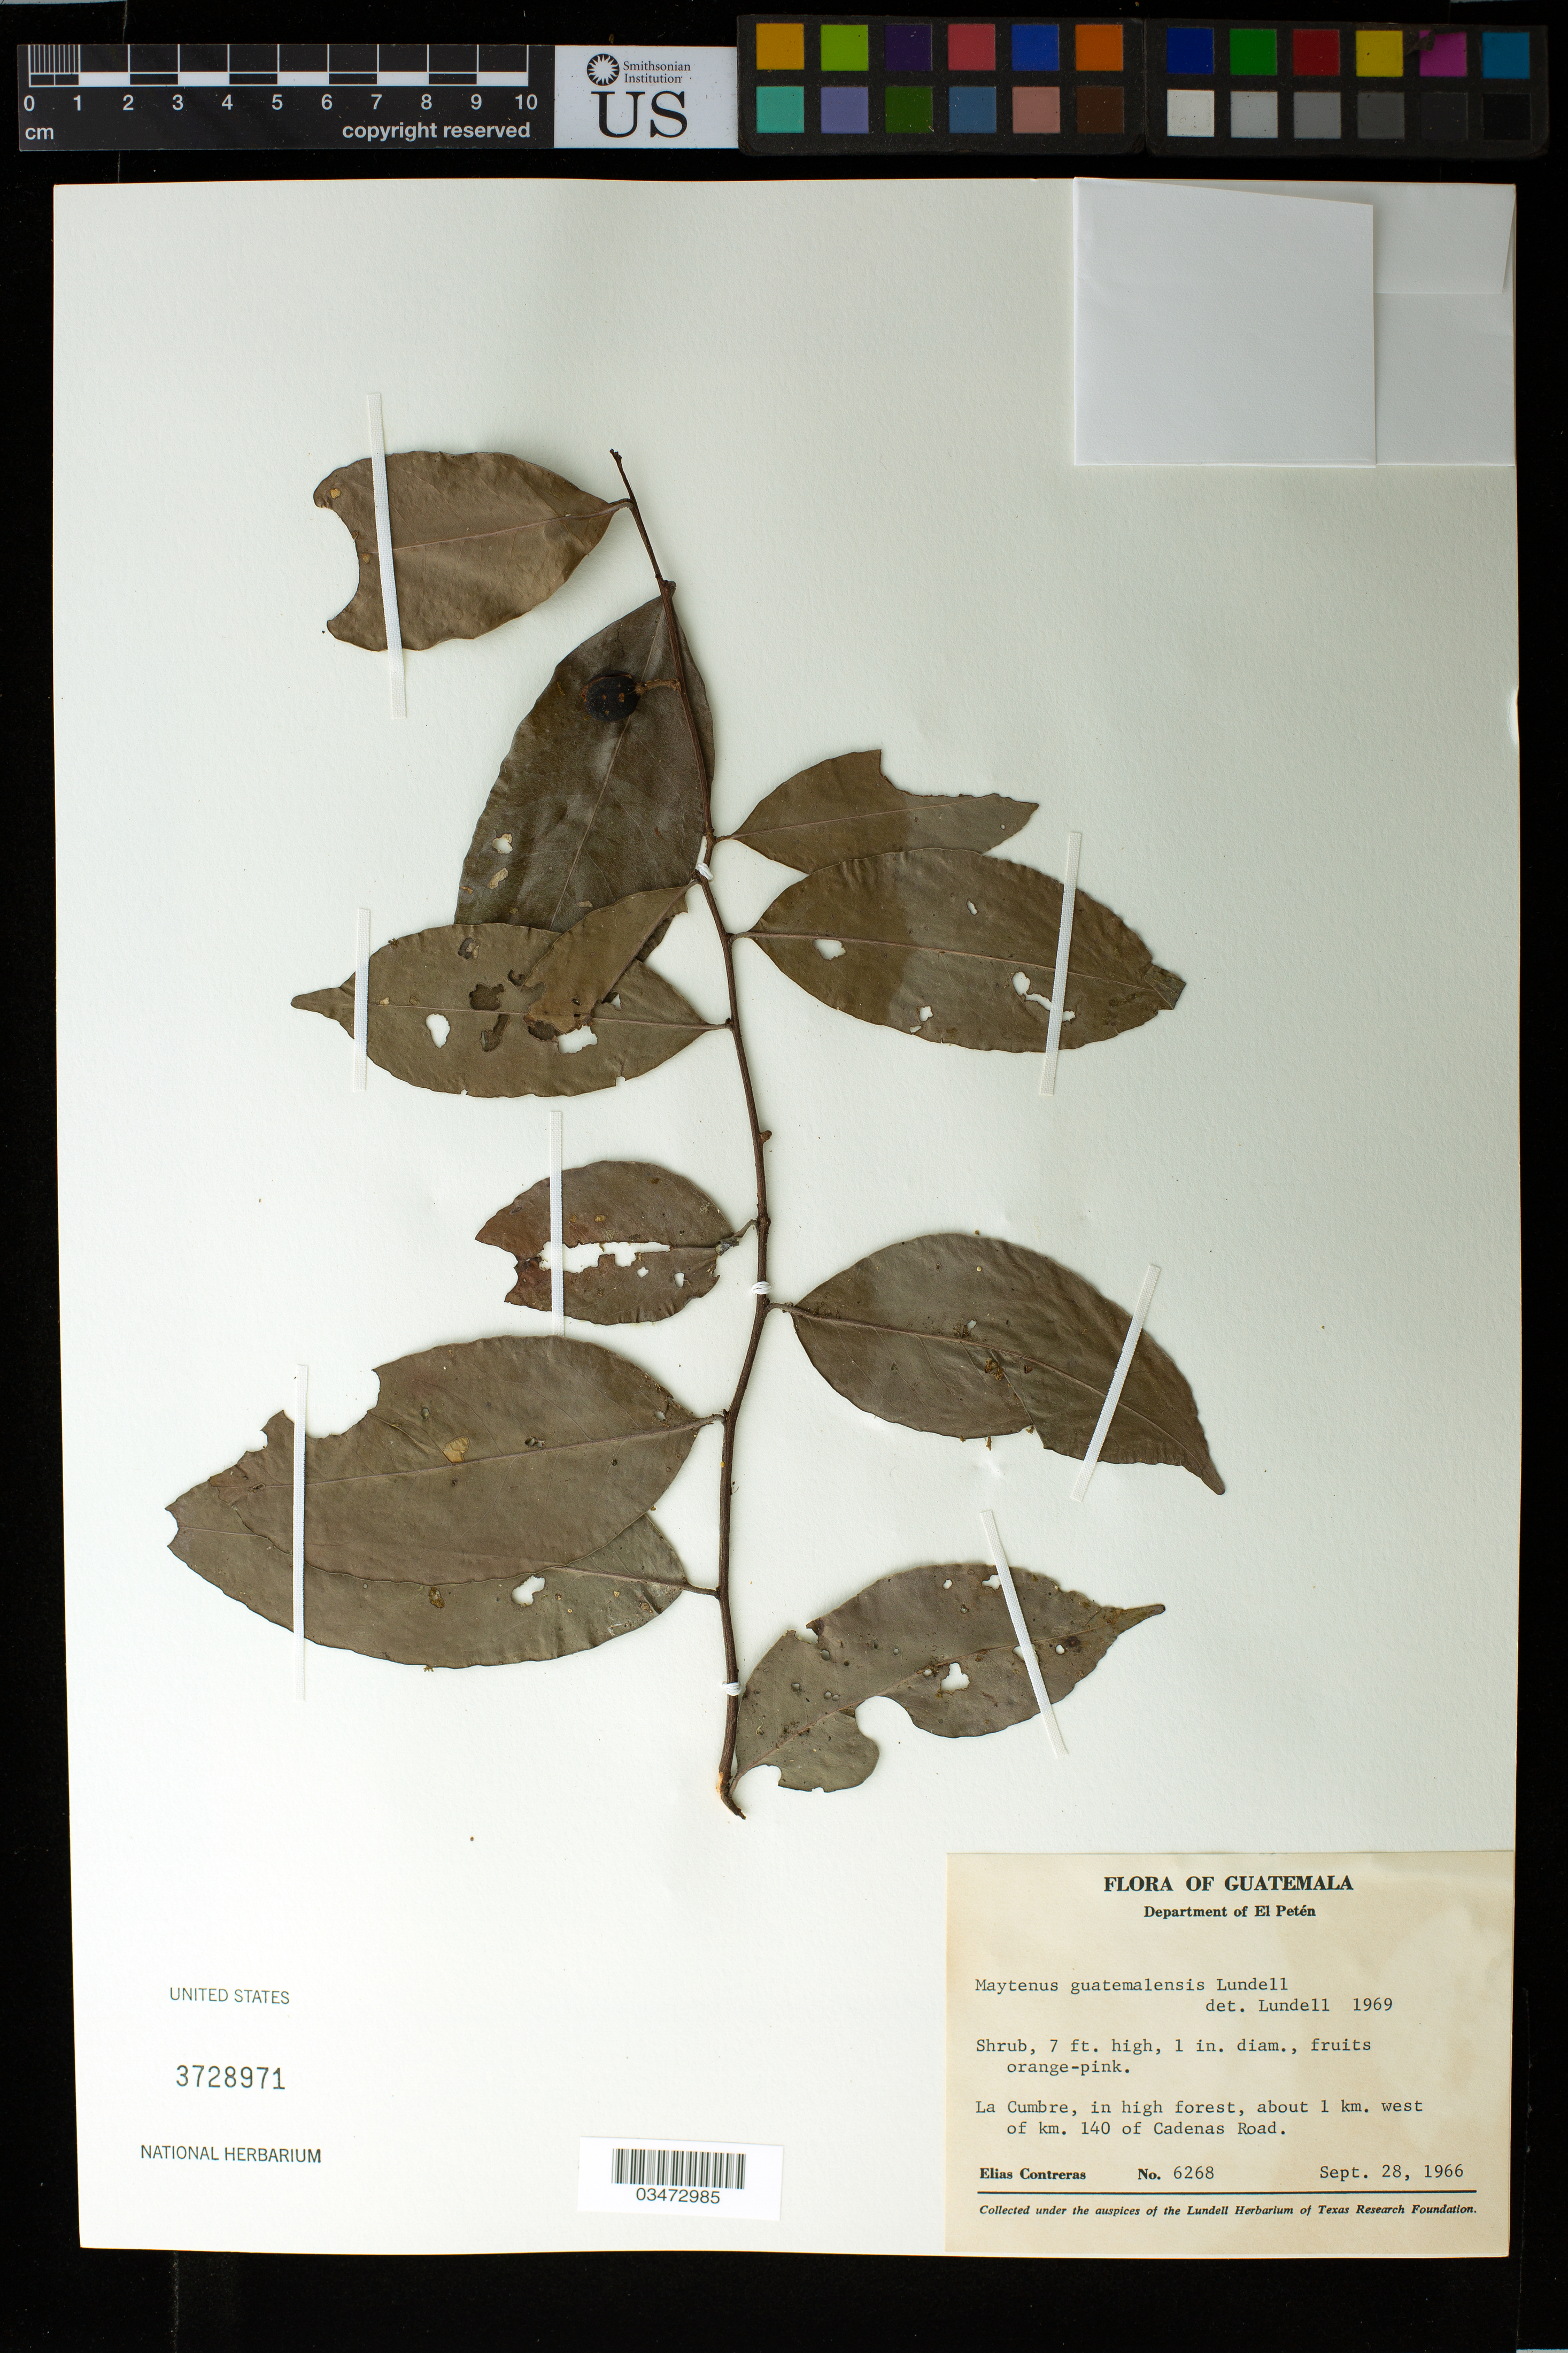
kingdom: Plantae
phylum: Tracheophyta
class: Magnoliopsida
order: Celastrales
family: Celastraceae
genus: Maytenus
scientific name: Maytenus guatemalensis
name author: Lundell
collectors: E. Contreras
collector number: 6268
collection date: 1966-09-28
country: Guatemala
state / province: El Petén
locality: Department of Peten, La Cumbre, in high forest about 1 km. west of km. 140 of Cadenas Road.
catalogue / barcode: US 3728971